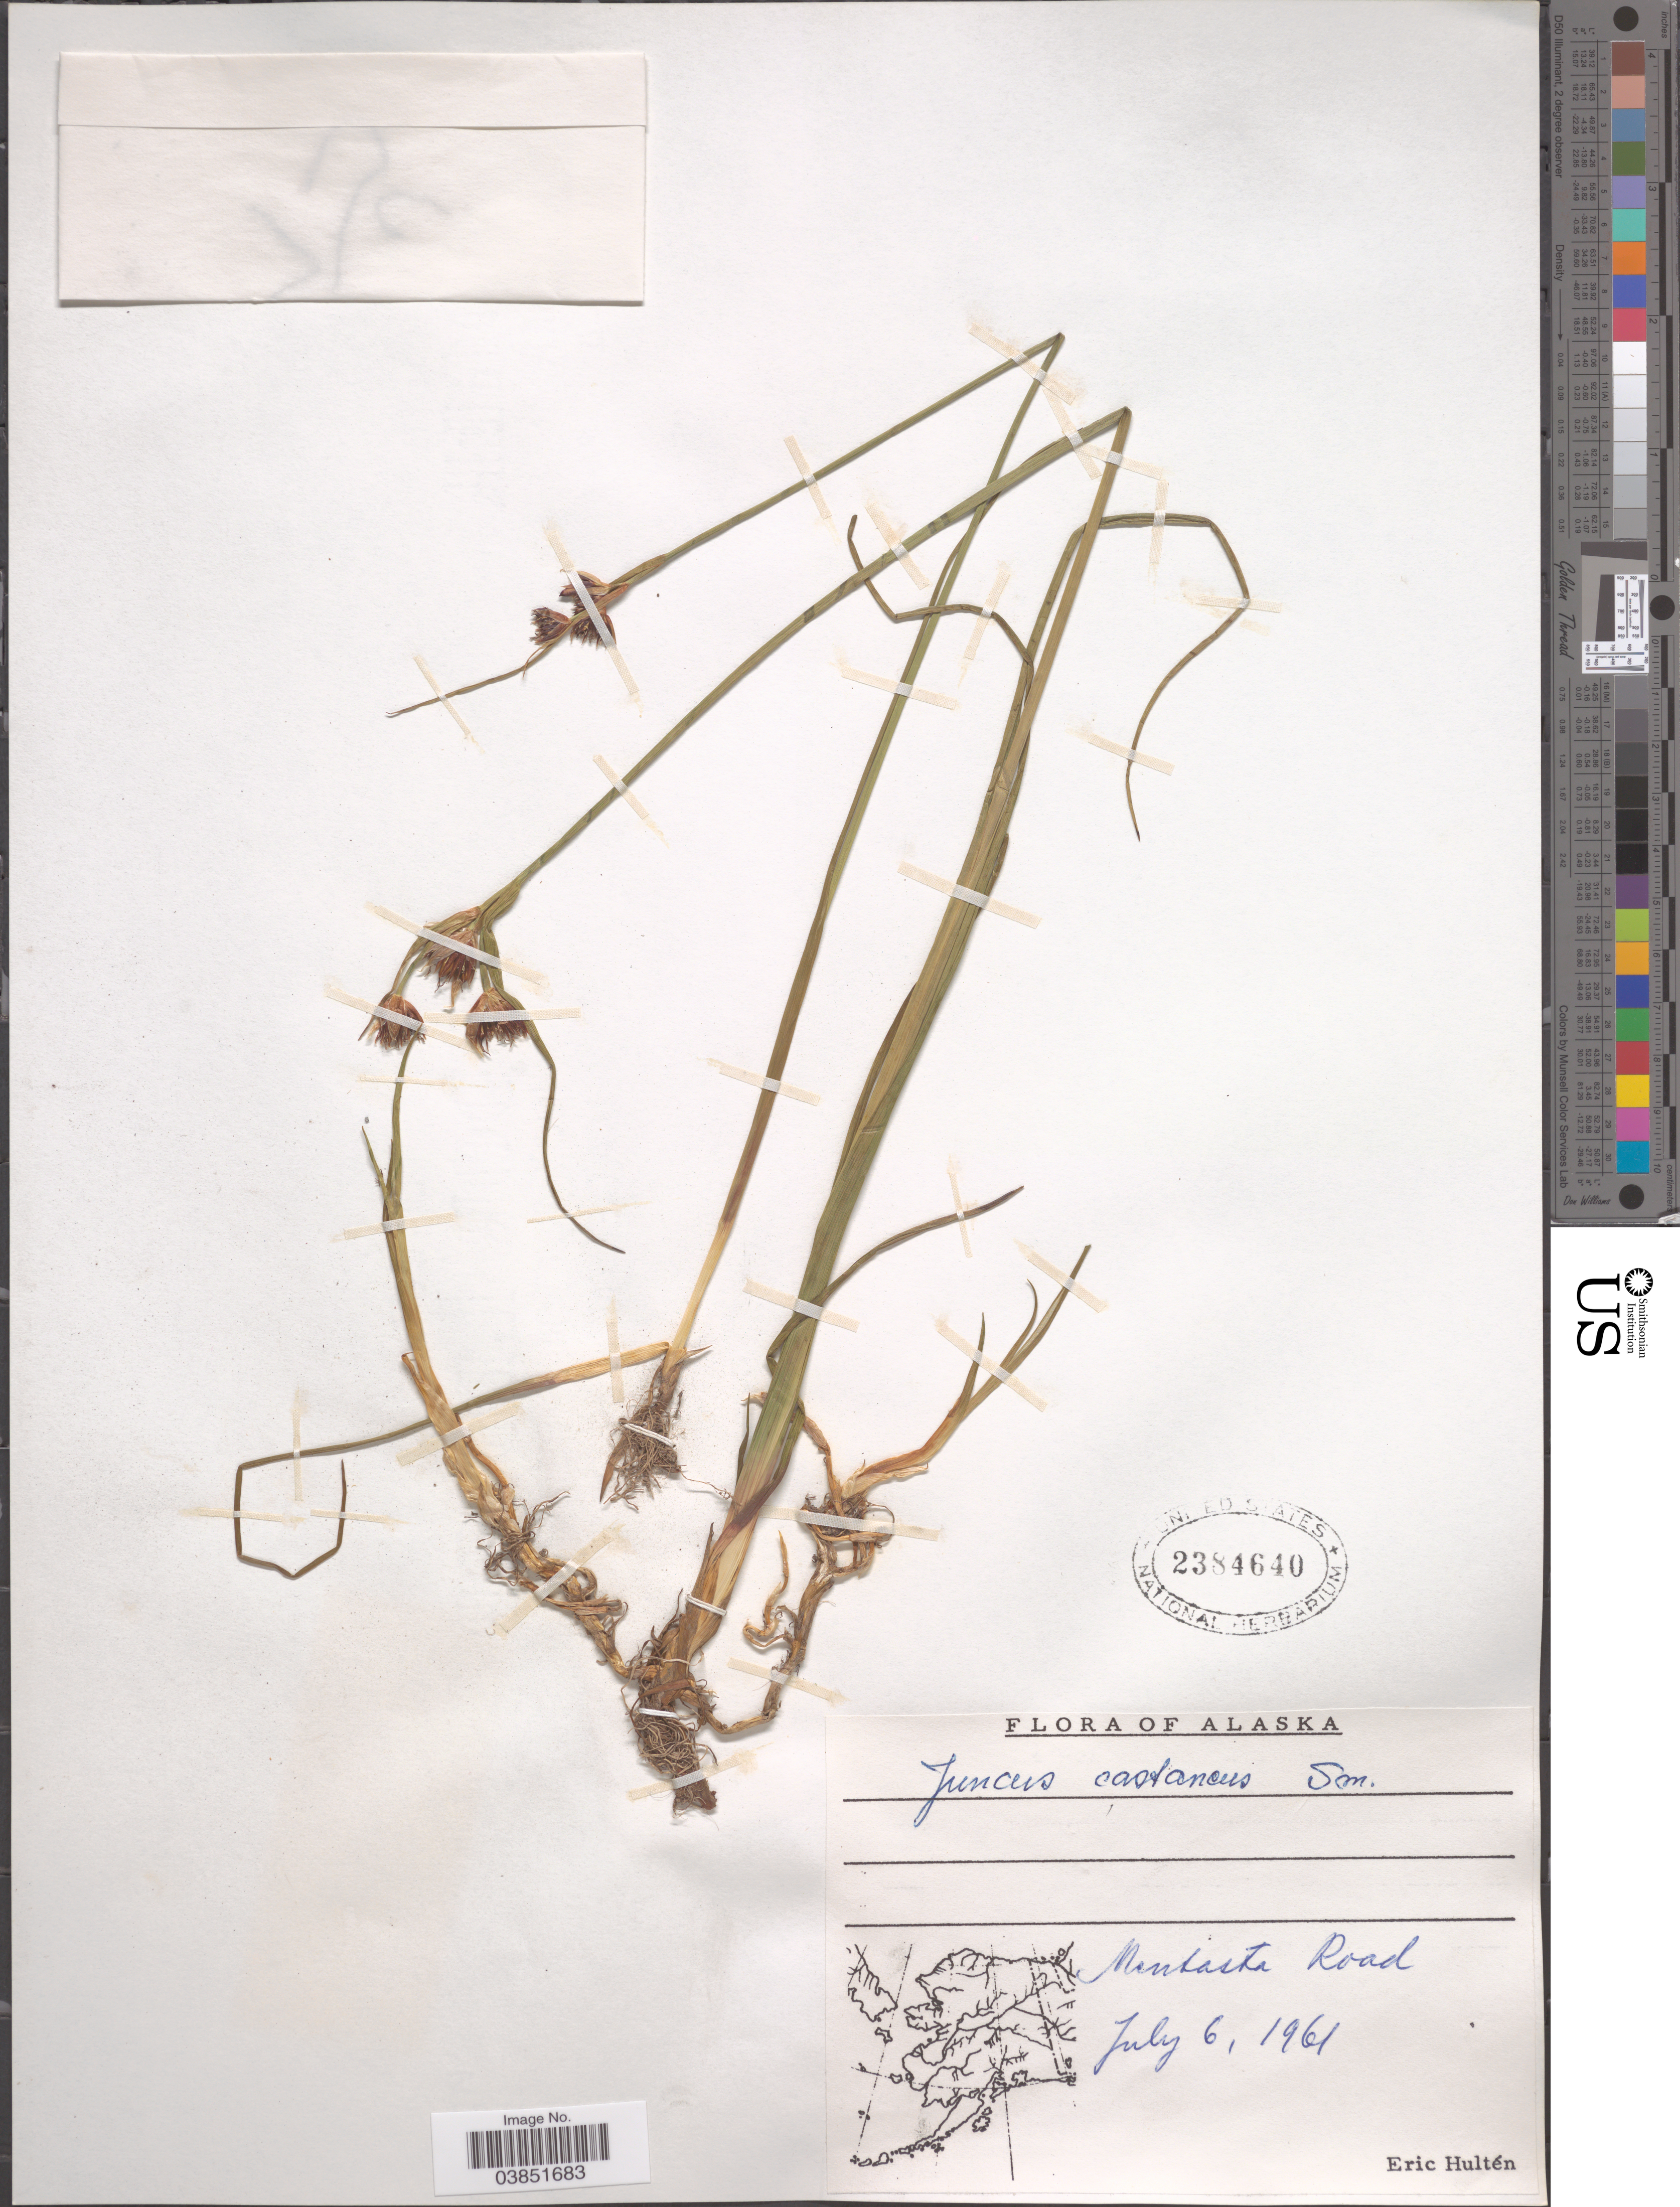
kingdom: Plantae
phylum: Tracheophyta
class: Liliopsida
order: Poales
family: Juncaceae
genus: Juncus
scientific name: Juncus castaneus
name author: Sm.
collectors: E. G. Hultén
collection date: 1961-07-06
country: United States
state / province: Alaska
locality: Mentasta Road.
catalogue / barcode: US 2384640